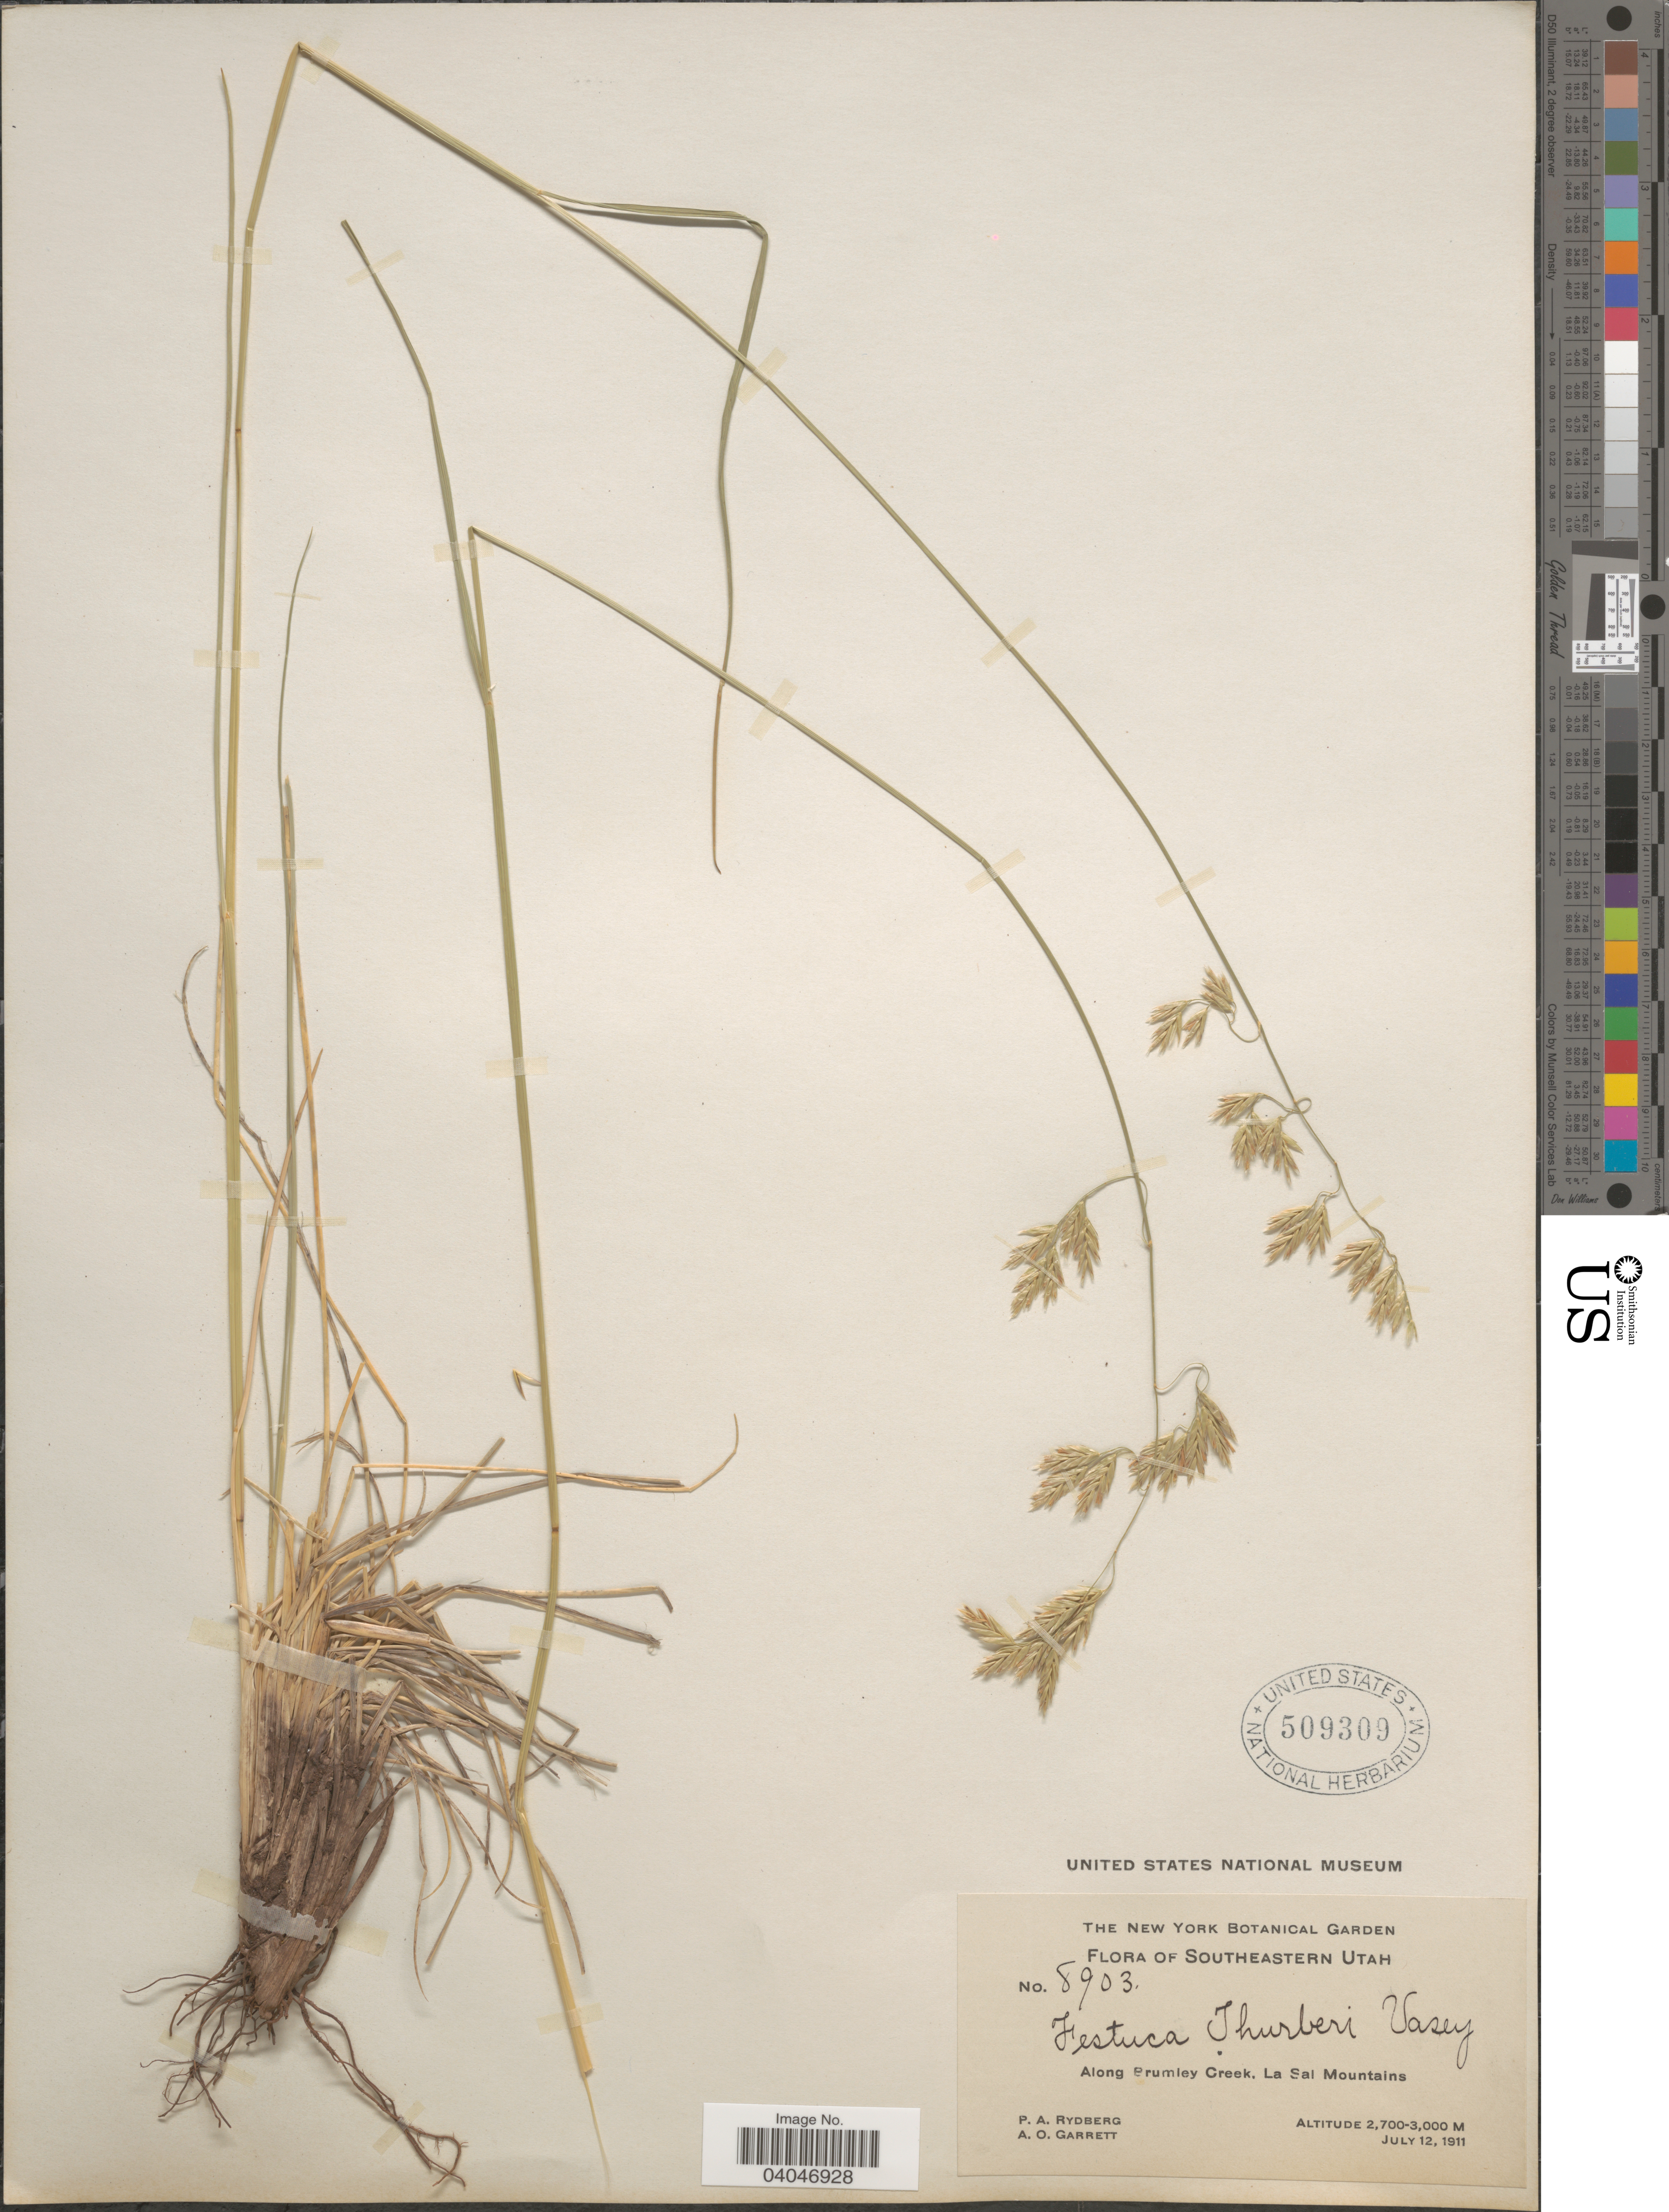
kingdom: Plantae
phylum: Tracheophyta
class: Liliopsida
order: Poales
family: Poaceae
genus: Festuca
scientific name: Festuca thurberi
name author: Vasey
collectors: P. A. Rydberg & A. O. Garrett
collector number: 8903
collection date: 1911-07-12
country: United States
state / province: Utah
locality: Southeastern Utah. Along Brumley Creek, La Sai Mountains.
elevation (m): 2700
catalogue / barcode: US 509309